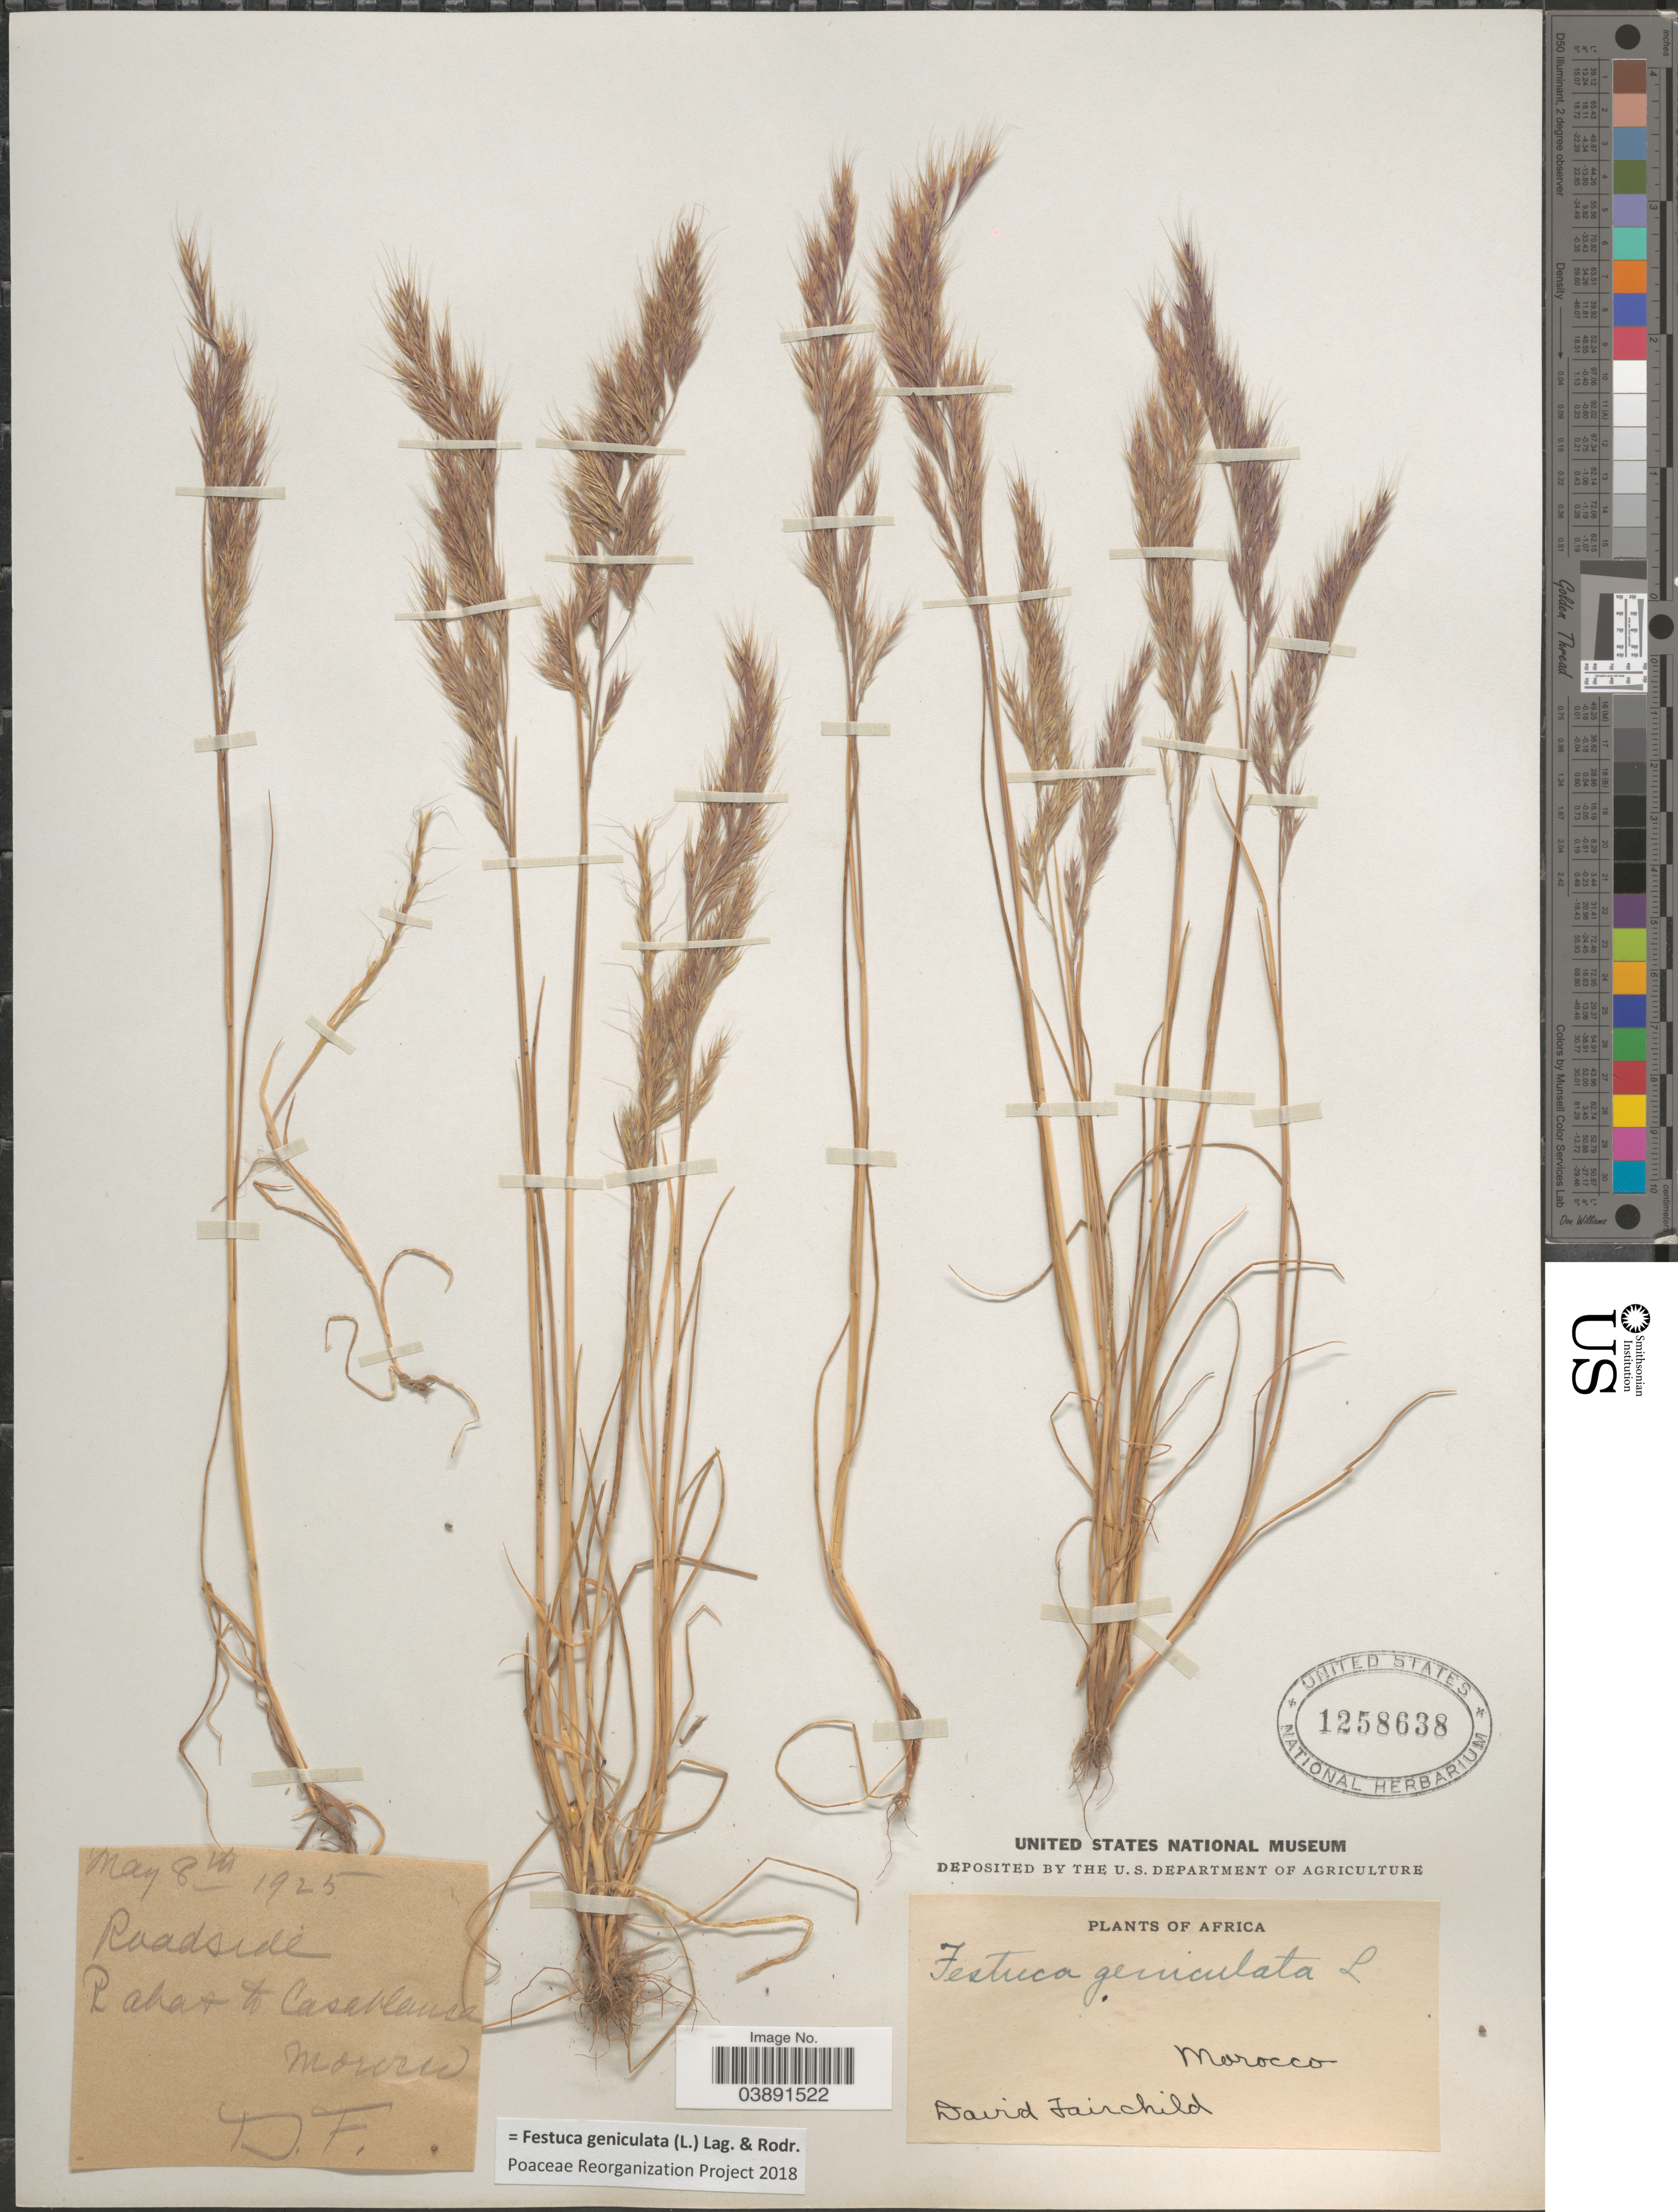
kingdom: Plantae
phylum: Tracheophyta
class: Liliopsida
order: Poales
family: Poaceae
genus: Festuca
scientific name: Festuca geniculata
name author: (L.) Lag. & Rodr.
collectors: D. Fairchild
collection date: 1925-05-08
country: Morocco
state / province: Rabat-Salé-Zemmour-Zaër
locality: Rabat to Casablanca.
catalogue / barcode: US 1258638